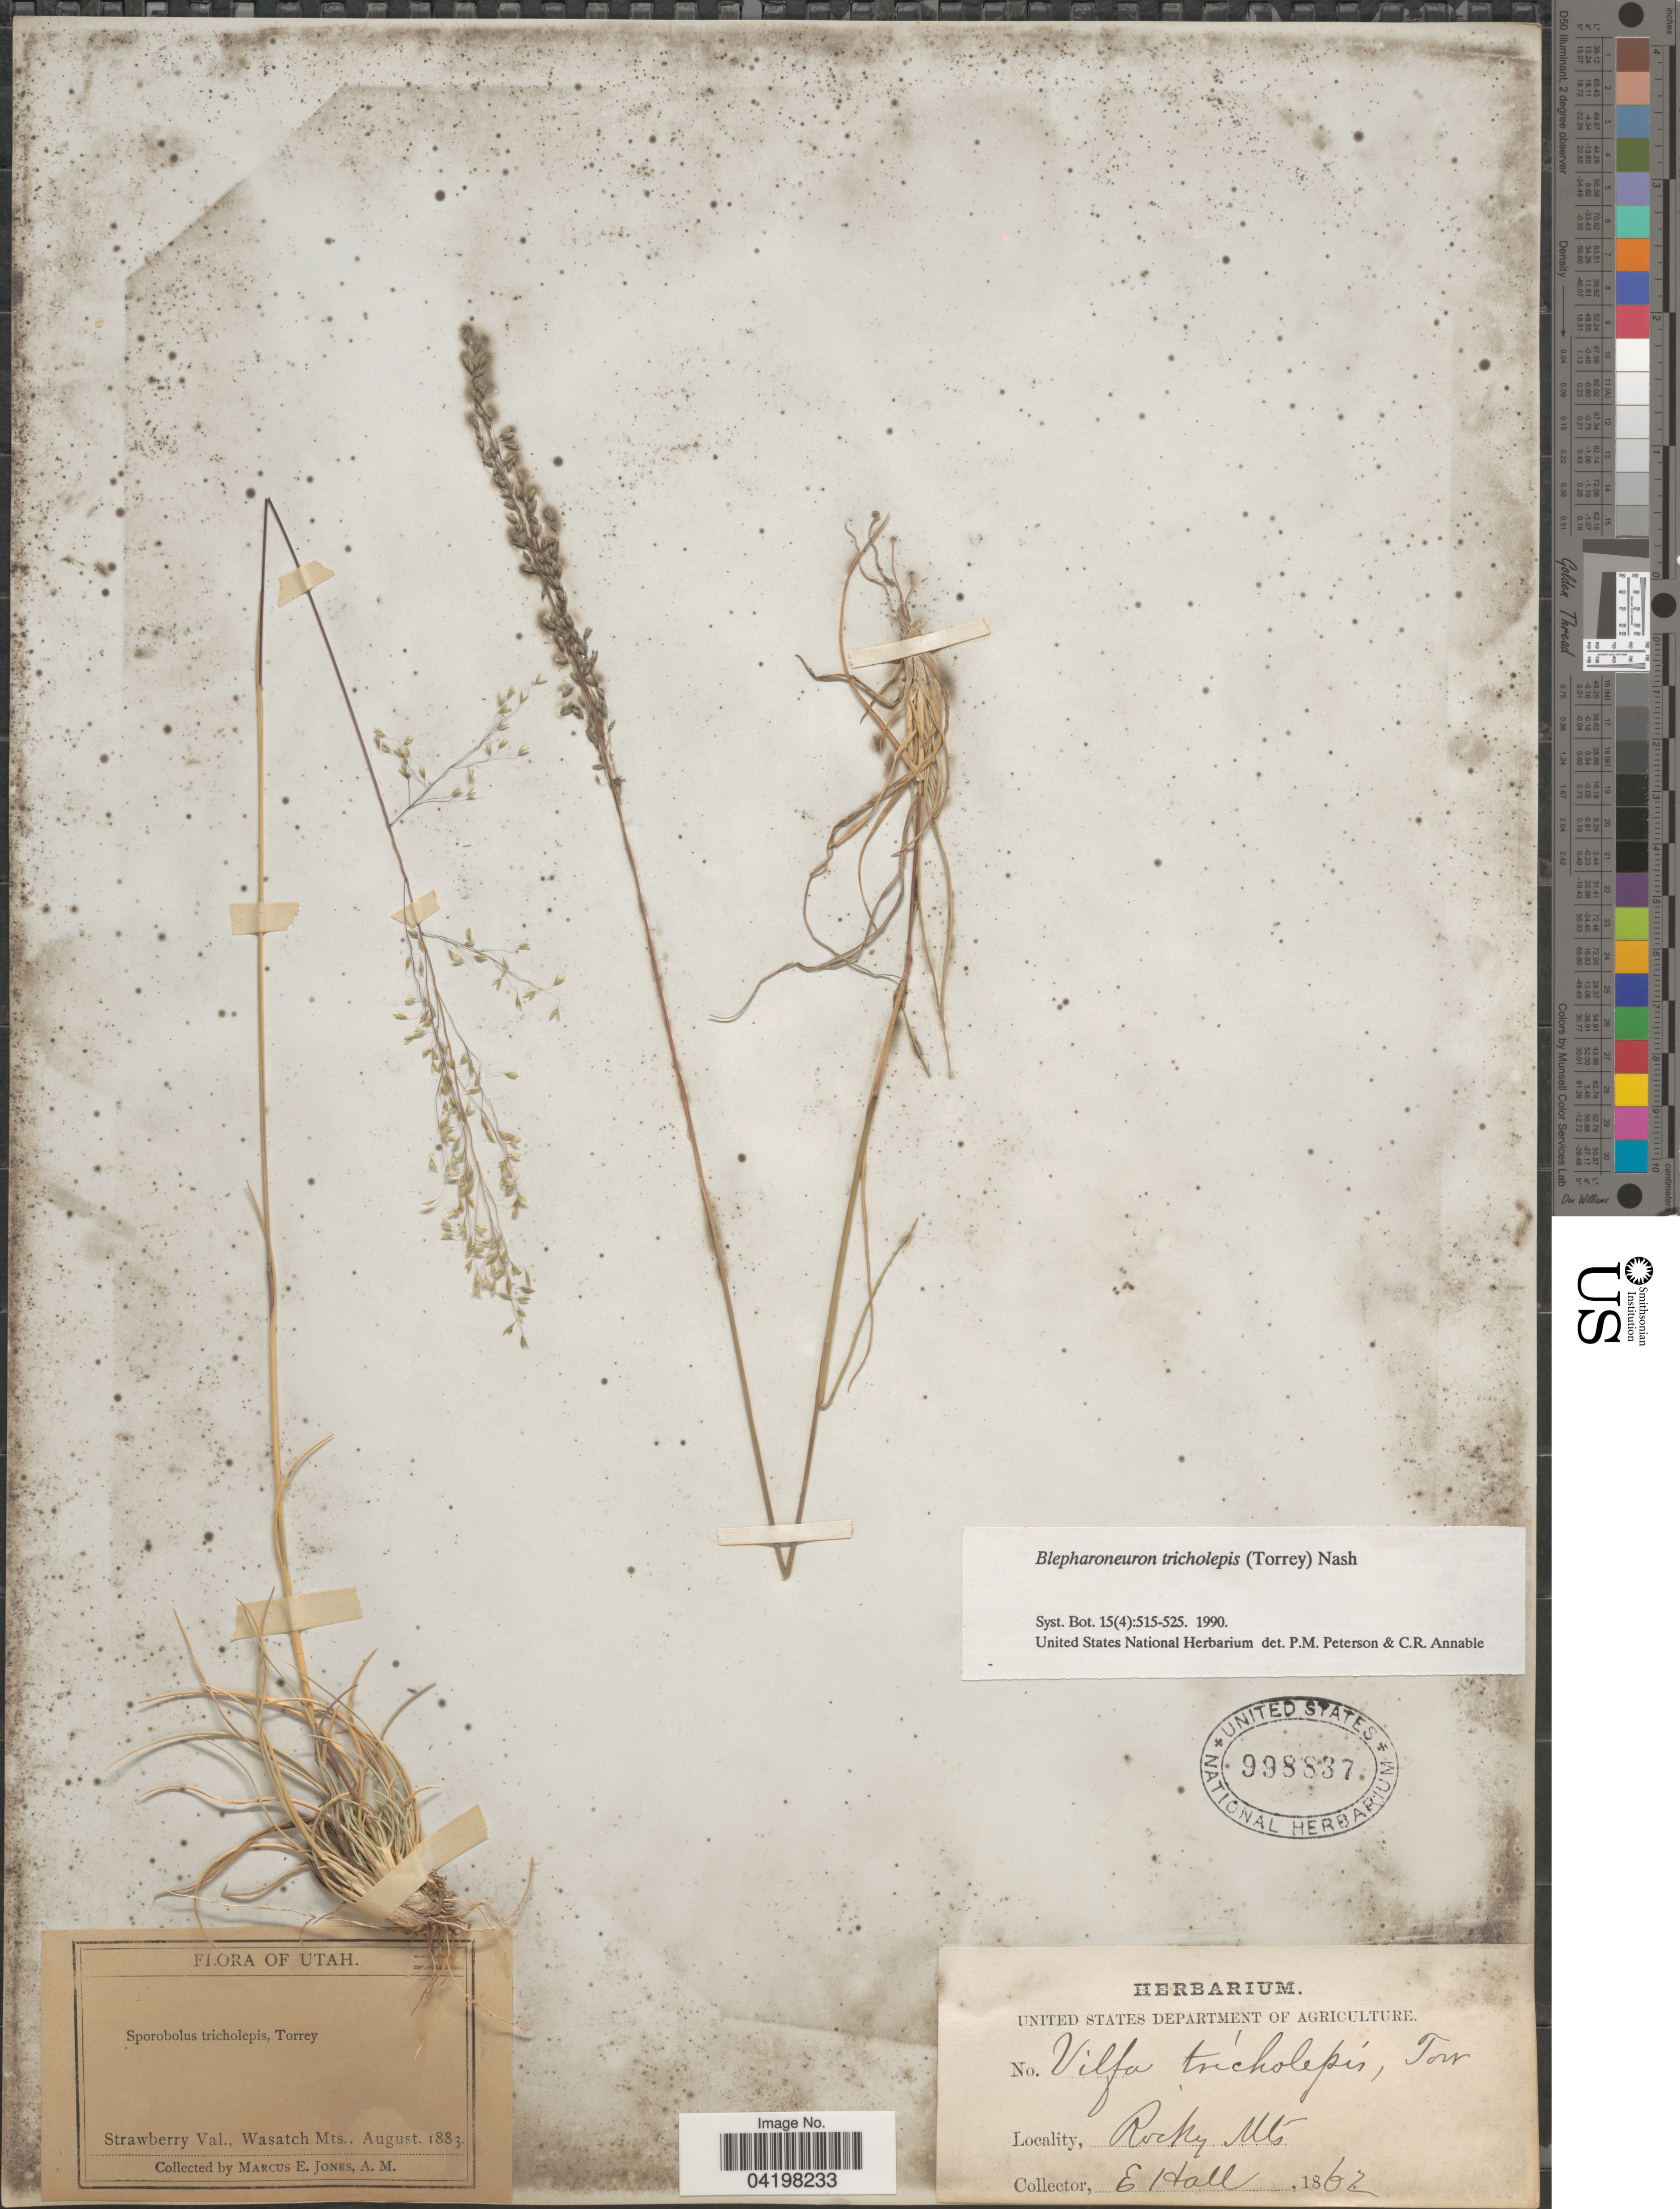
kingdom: Plantae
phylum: Tracheophyta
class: Liliopsida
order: Poales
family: Poaceae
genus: Muhlenbergia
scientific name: Muhlenbergia tricholepis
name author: (Torr.) Columbus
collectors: E. Hall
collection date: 1862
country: United States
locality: Rocky Mts.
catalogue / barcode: US 998837